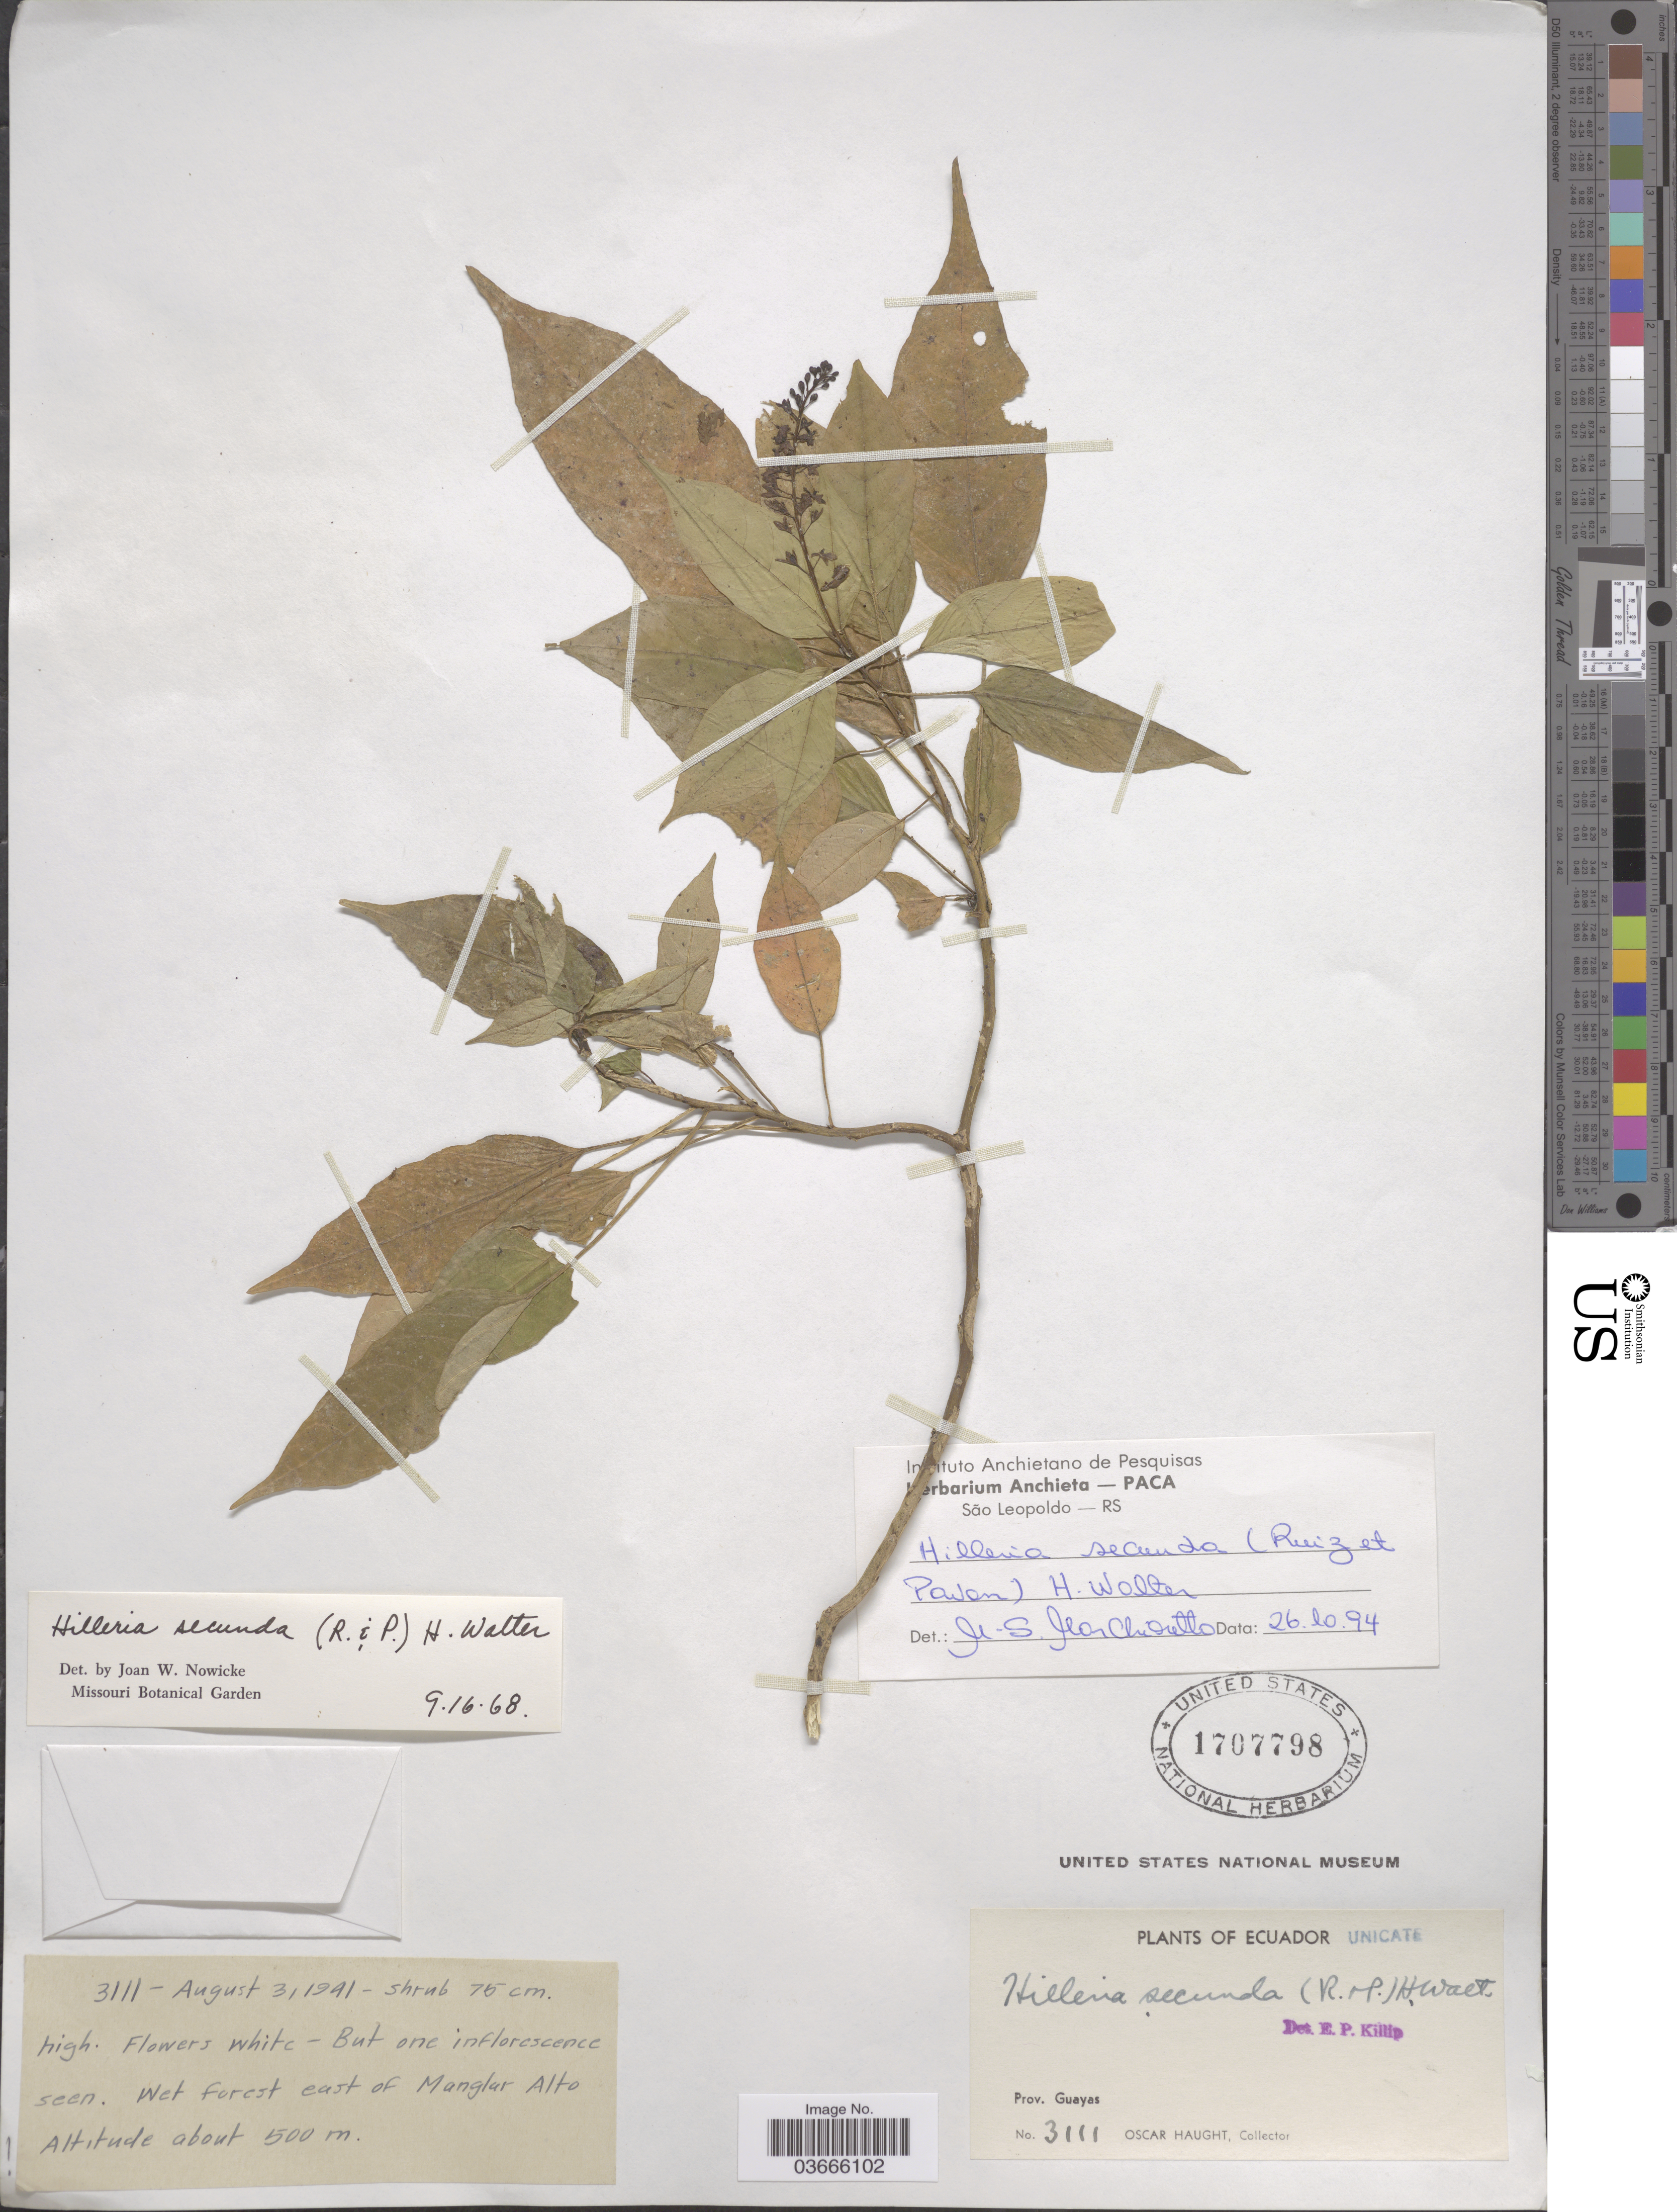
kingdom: Plantae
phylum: Tracheophyta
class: Magnoliopsida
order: Caryophyllales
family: Phytolaccaceae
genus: Hilleria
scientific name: Hilleria secunda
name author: (Ruiz & Pav.) H. Walter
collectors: O. L. Haught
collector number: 3111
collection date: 1941-08-03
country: Ecuador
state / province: Guayas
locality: Wet forest east of Manglar Alto.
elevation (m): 500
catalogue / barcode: US 1707798